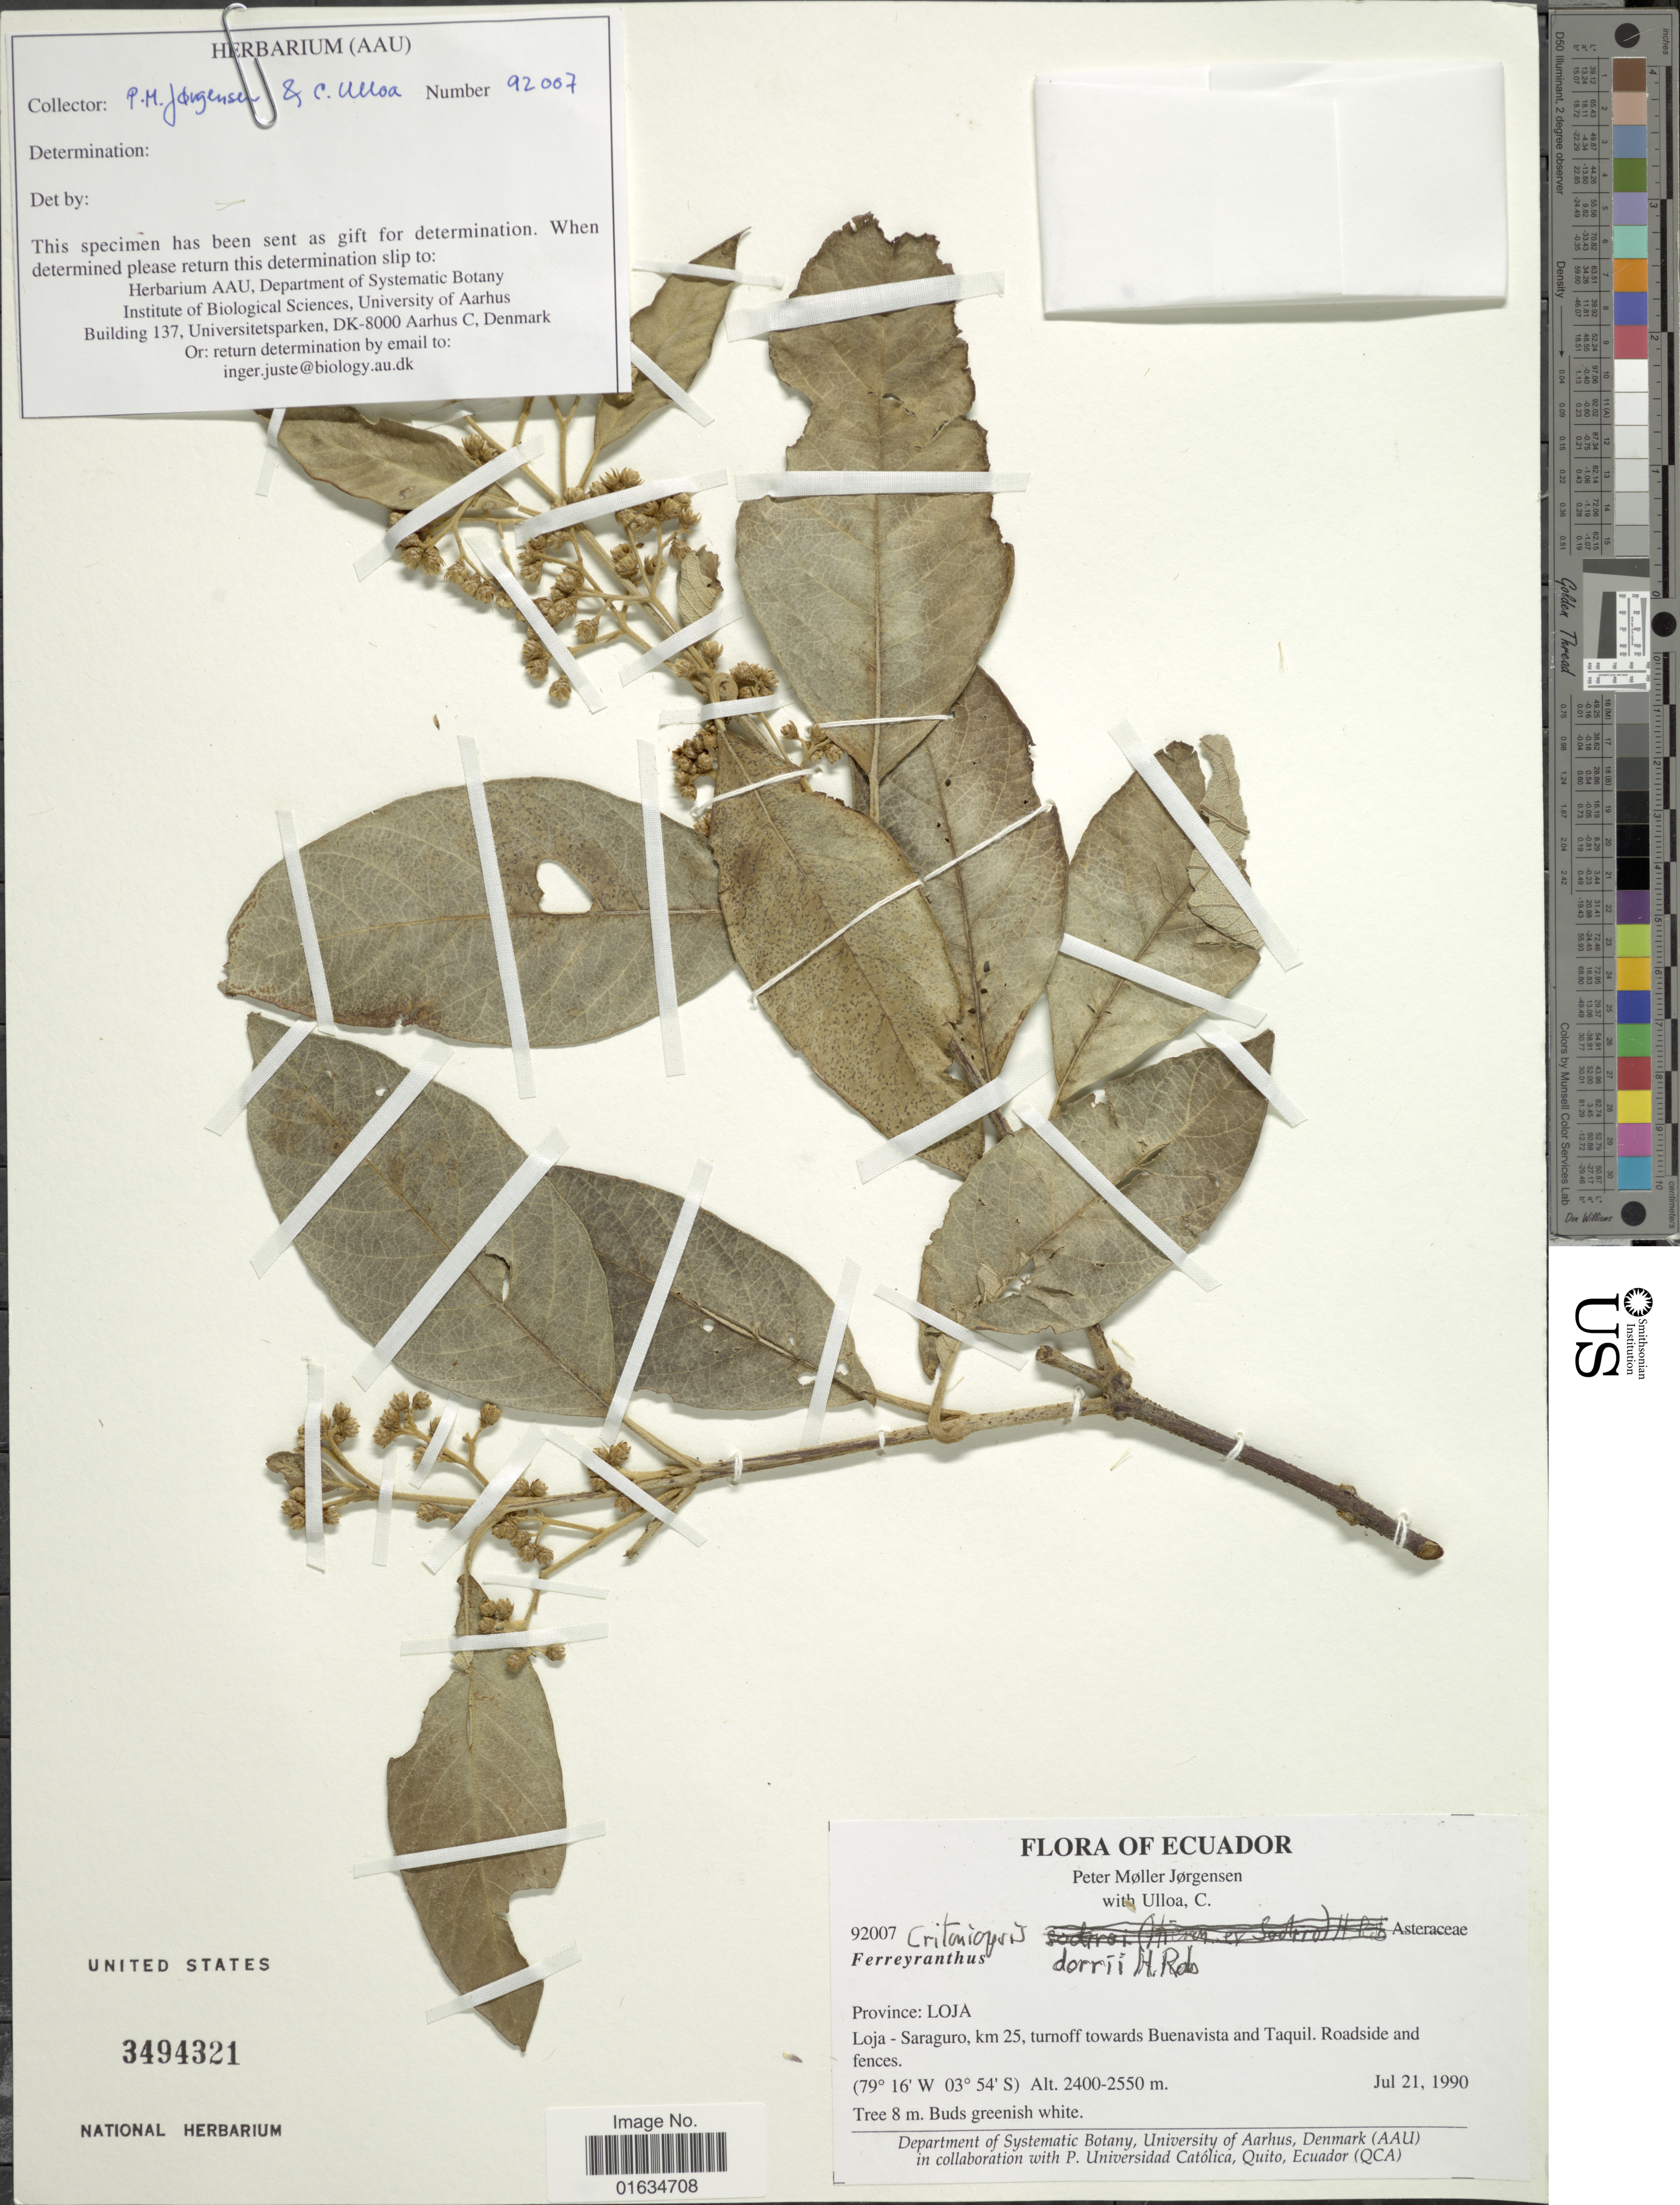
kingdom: Plantae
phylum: Tracheophyta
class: Magnoliopsida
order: Asterales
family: Asteraceae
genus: Critoniopsis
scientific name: Critoniopsis dorrii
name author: H. Rob.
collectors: P. M. Jørgensen & C. Ulloa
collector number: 92007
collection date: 1990-07-21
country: Ecuador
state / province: Loja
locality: Loja-Saraguro, km 25, turnoff towards Buenavista and Taquil, roadside and fences.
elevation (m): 2400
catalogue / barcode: US 3494321